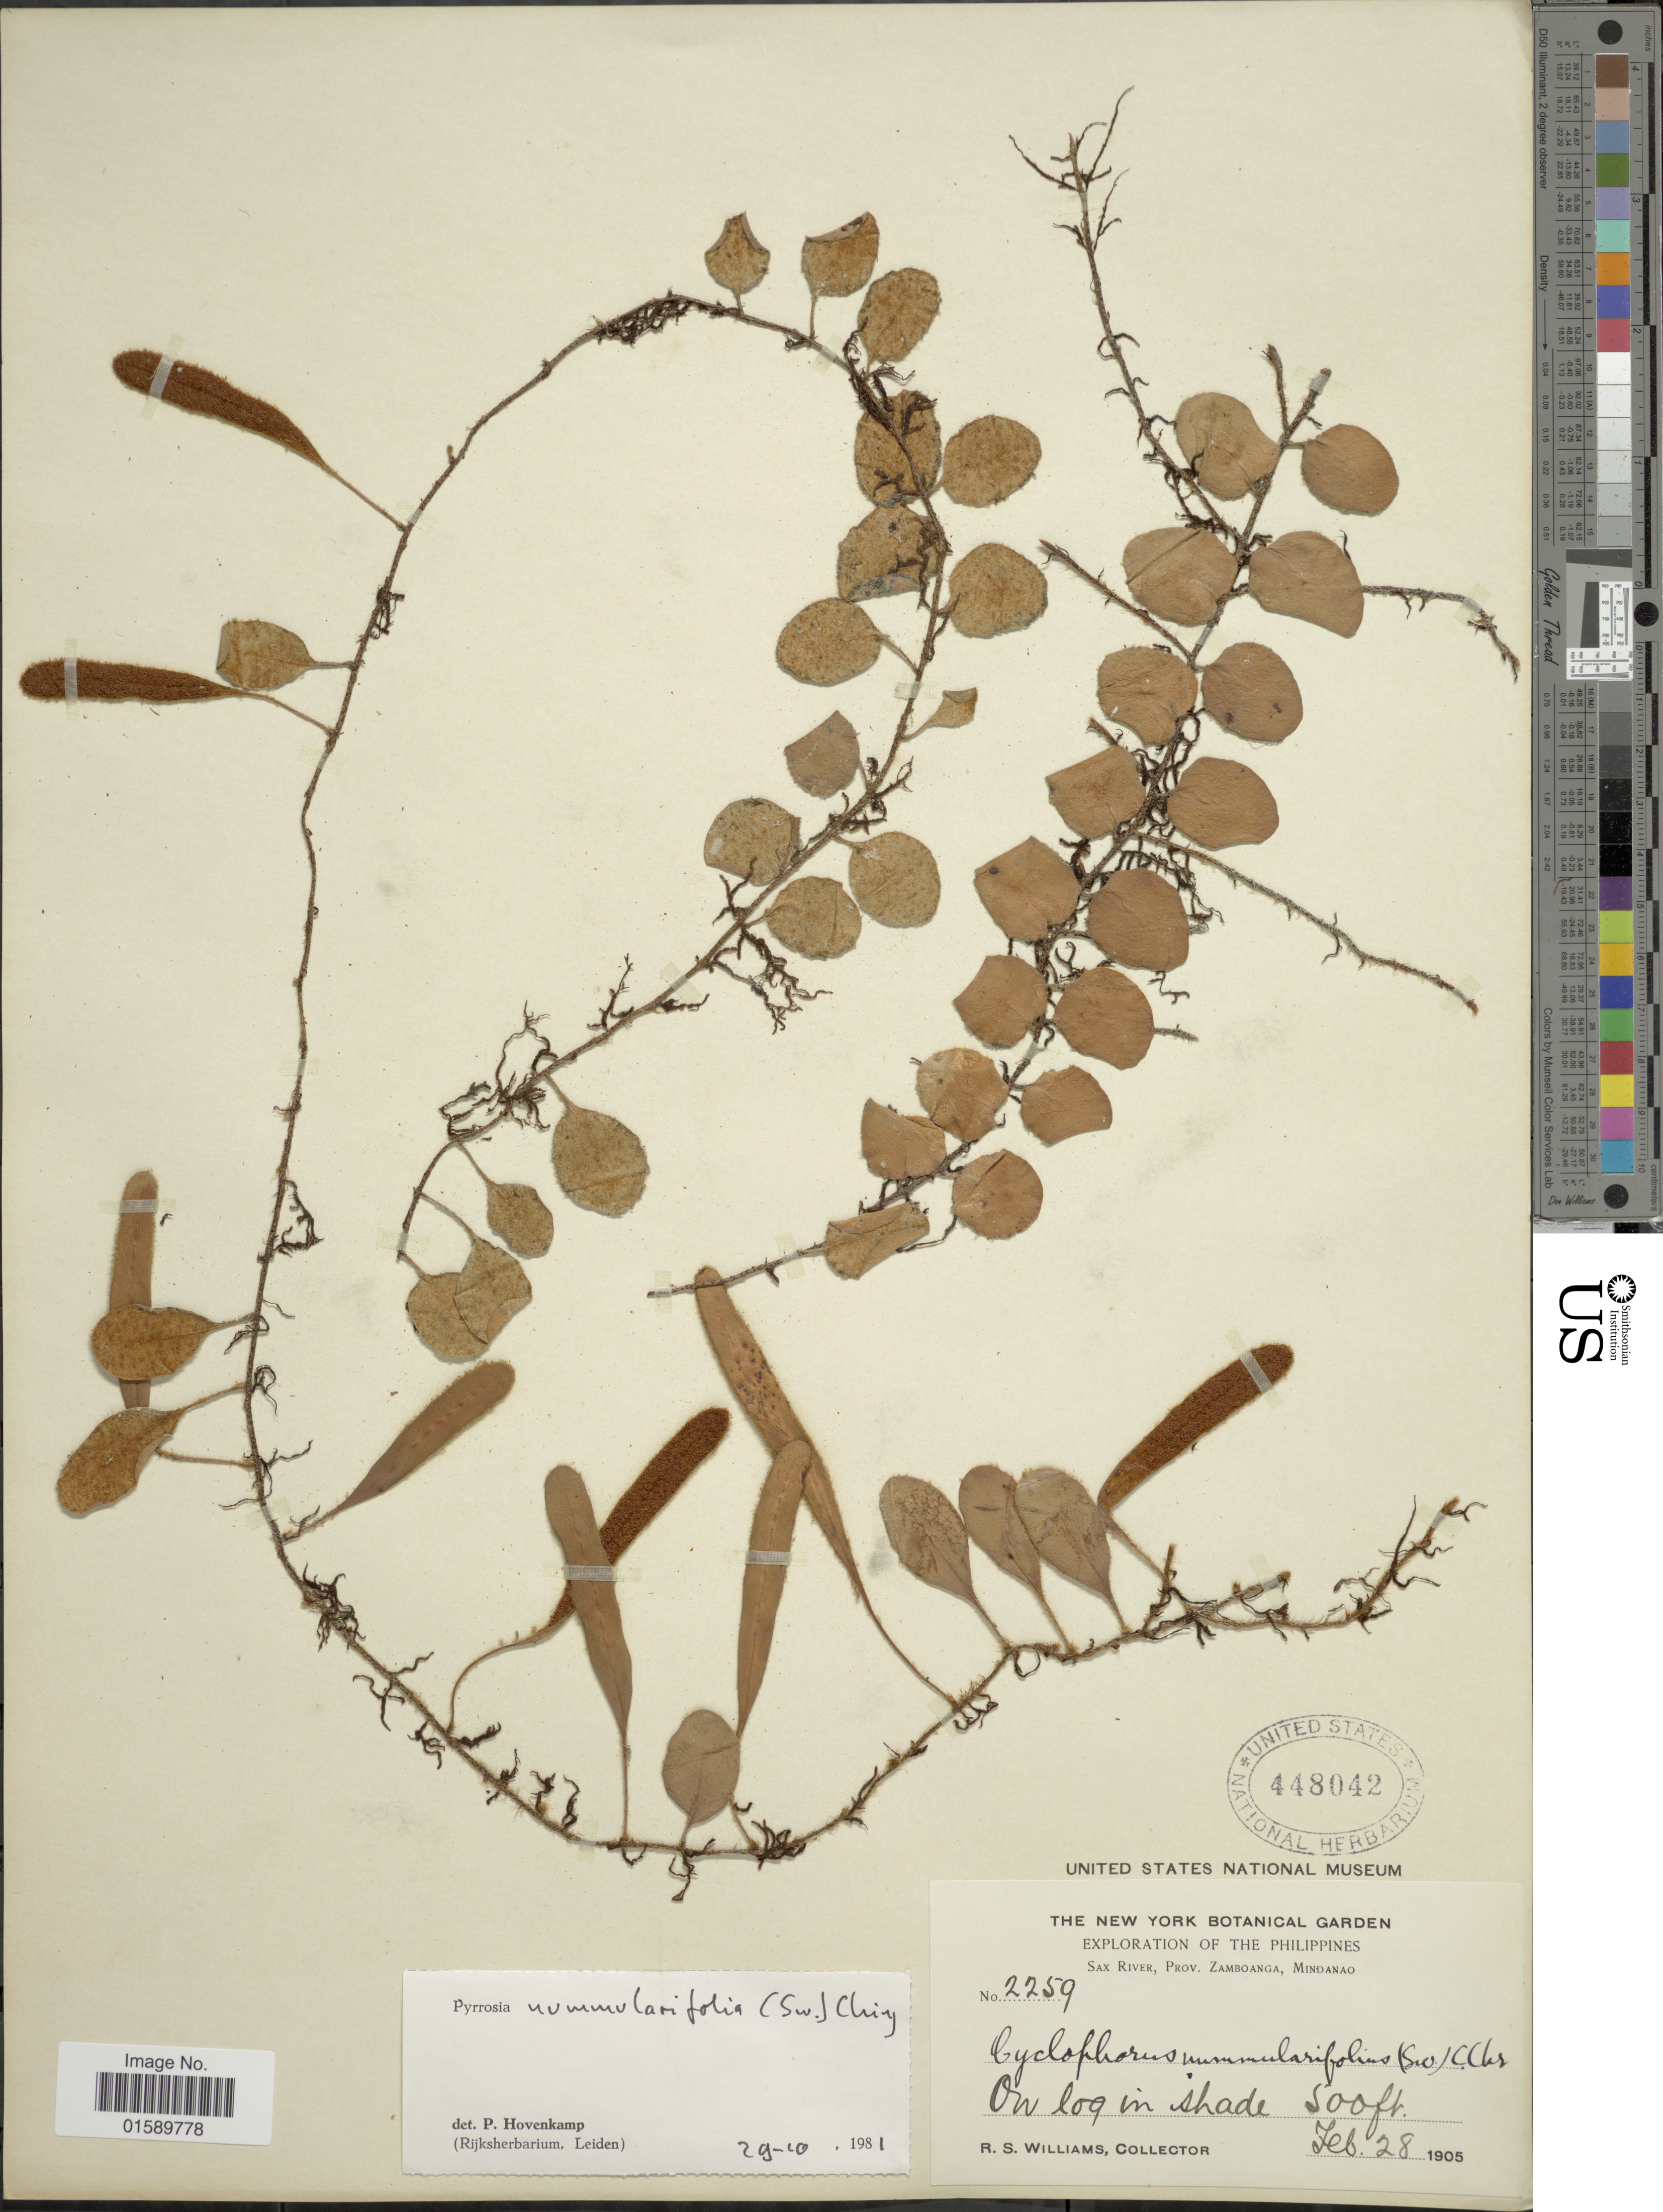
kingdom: Plantae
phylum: Tracheophyta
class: Polypodiopsida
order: Polypodiales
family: Polypodiaceae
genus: Pyrrosia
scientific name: Pyrrosia nummularifolia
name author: (Sw.) Ching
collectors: R. S. Williams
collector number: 2259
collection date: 1905-02-28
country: Philippines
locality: Sax River, Prov. Zamboanga, Mindanao.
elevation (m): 152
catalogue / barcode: US 448042